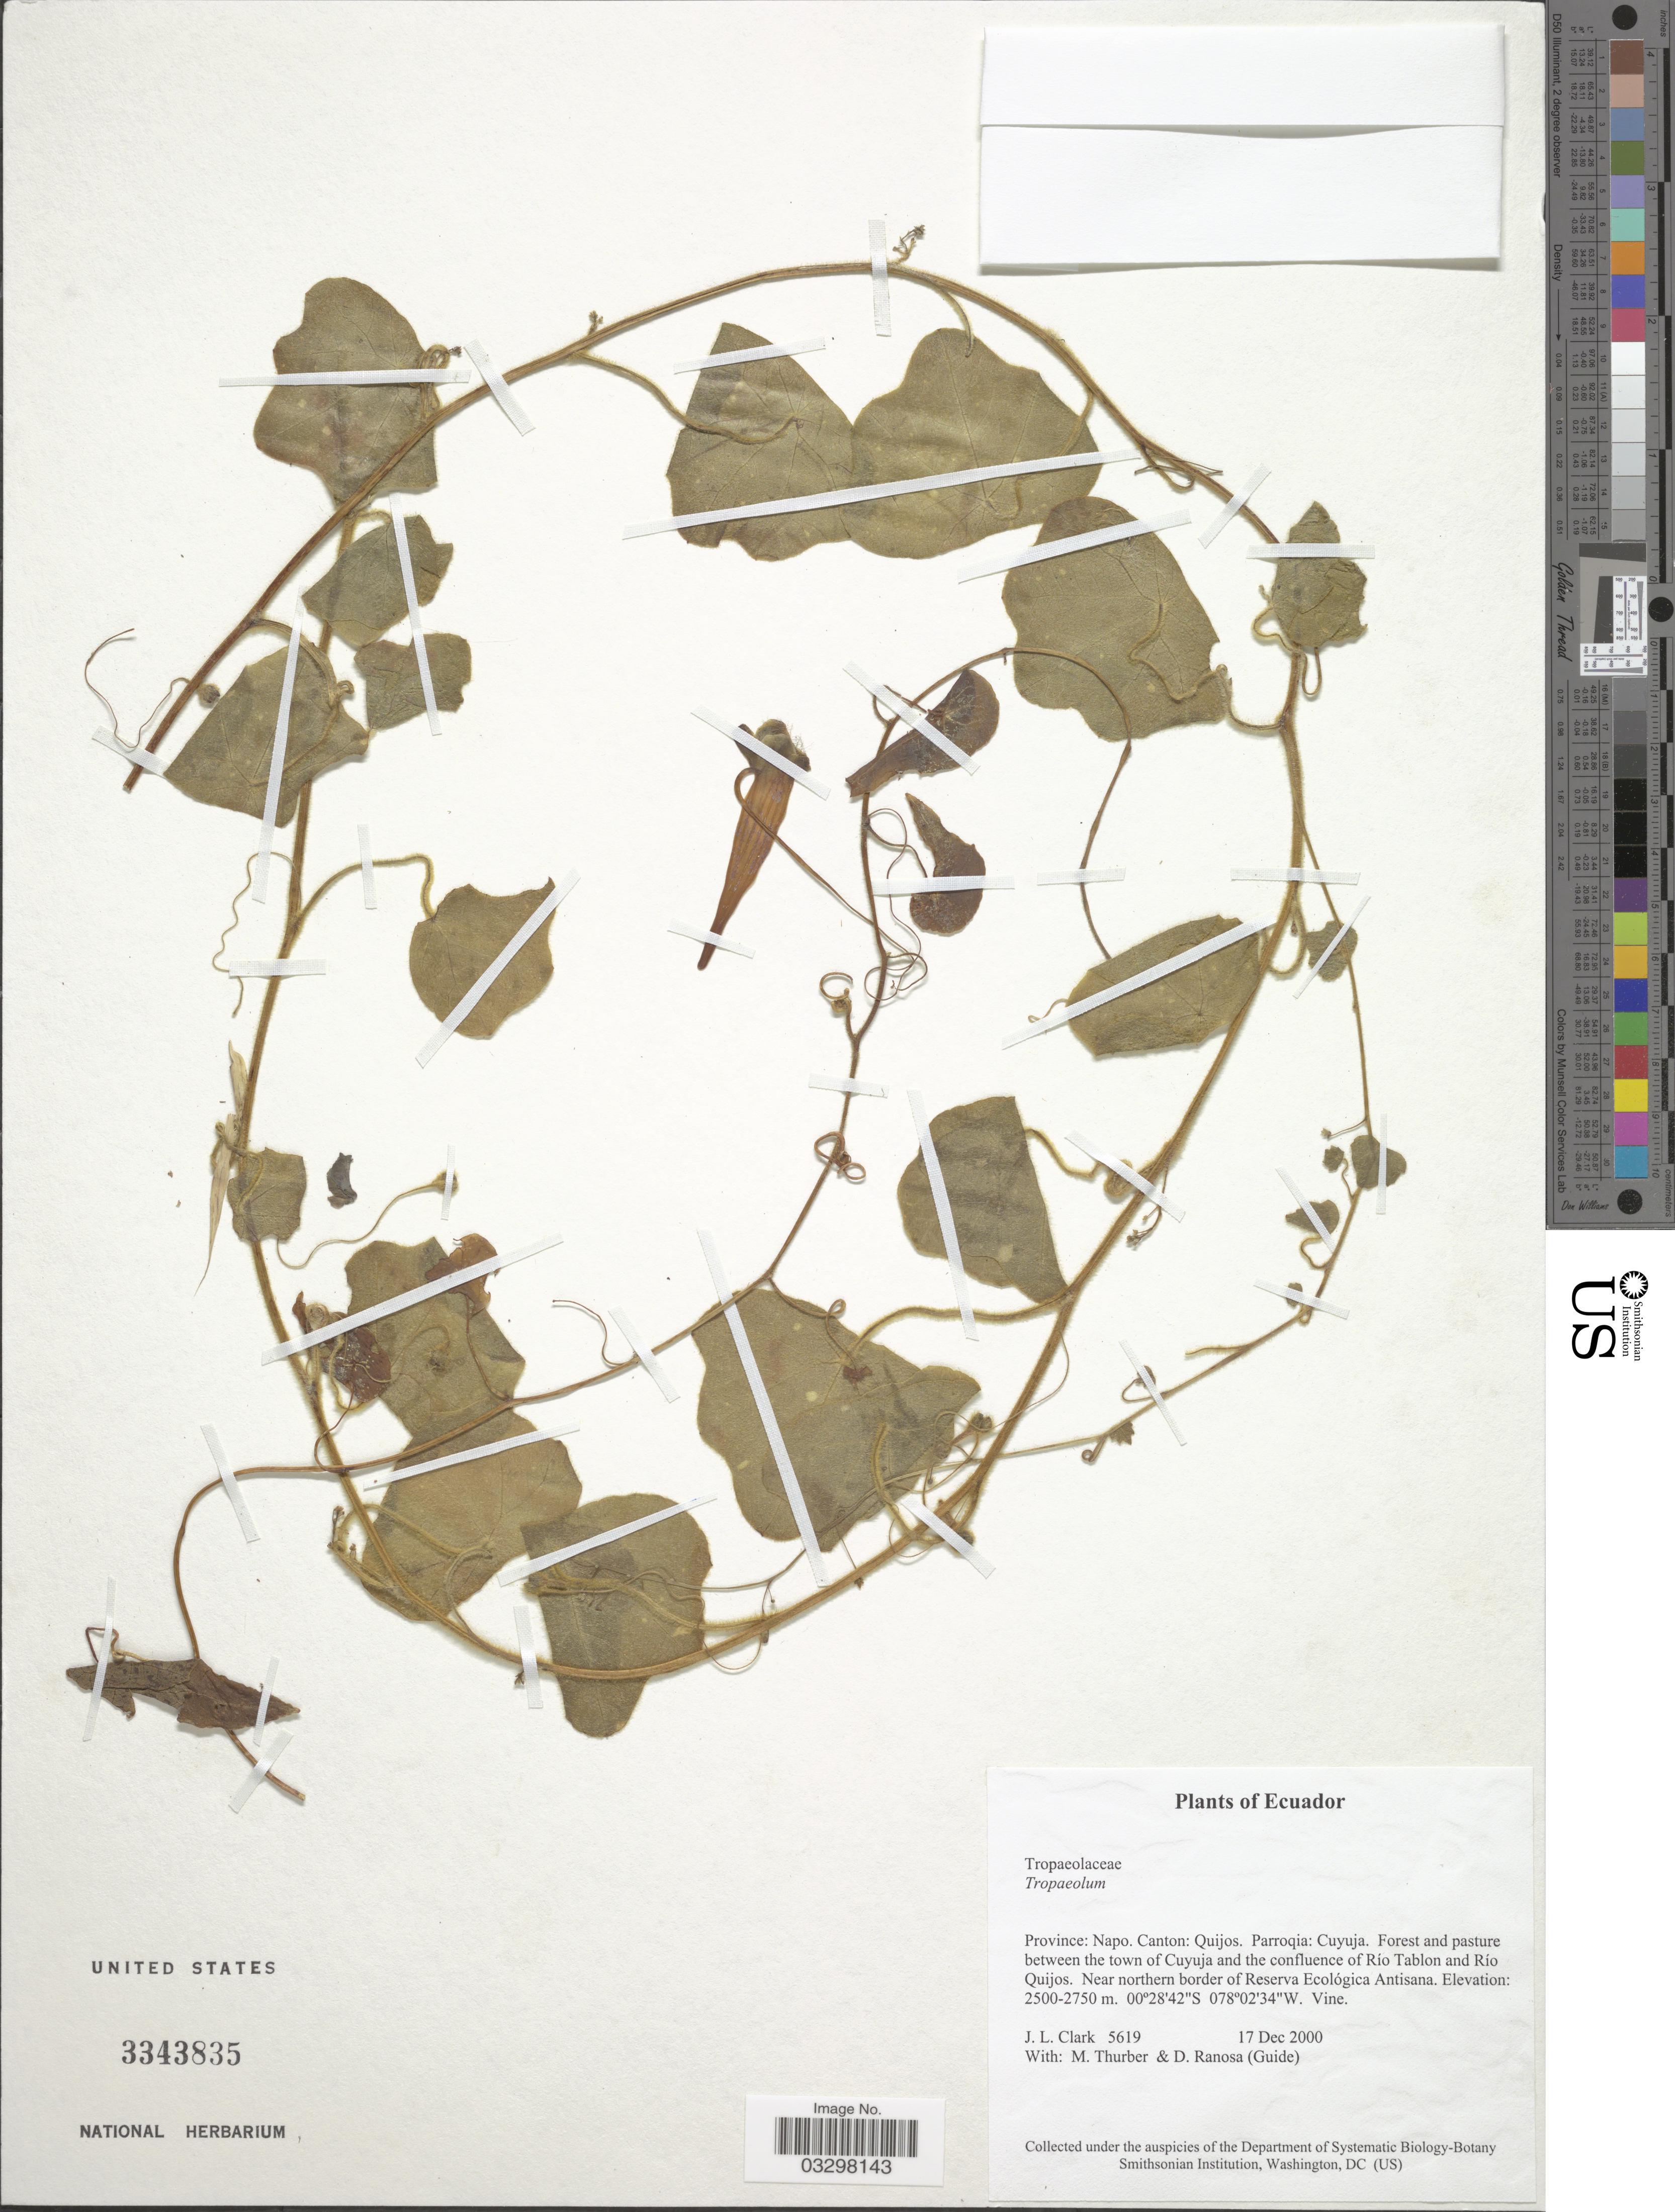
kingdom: Plantae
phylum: Tracheophyta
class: Magnoliopsida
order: Brassicales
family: Tropaeolaceae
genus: Tropaeolum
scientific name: Tropaeolum sp.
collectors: J. L. Clark, M. Thurber & D. Ranosa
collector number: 5619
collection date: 2000-12-17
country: Ecuador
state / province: Napo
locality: Canton: Quijos. Parroquia: Cuyuja. Forest and pasture between the town of Cuyuja and the confluence of Río Tablon and Río Quijos. Near northern border of Reserva Ecológica Antisana.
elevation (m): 2500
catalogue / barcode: US 3343835